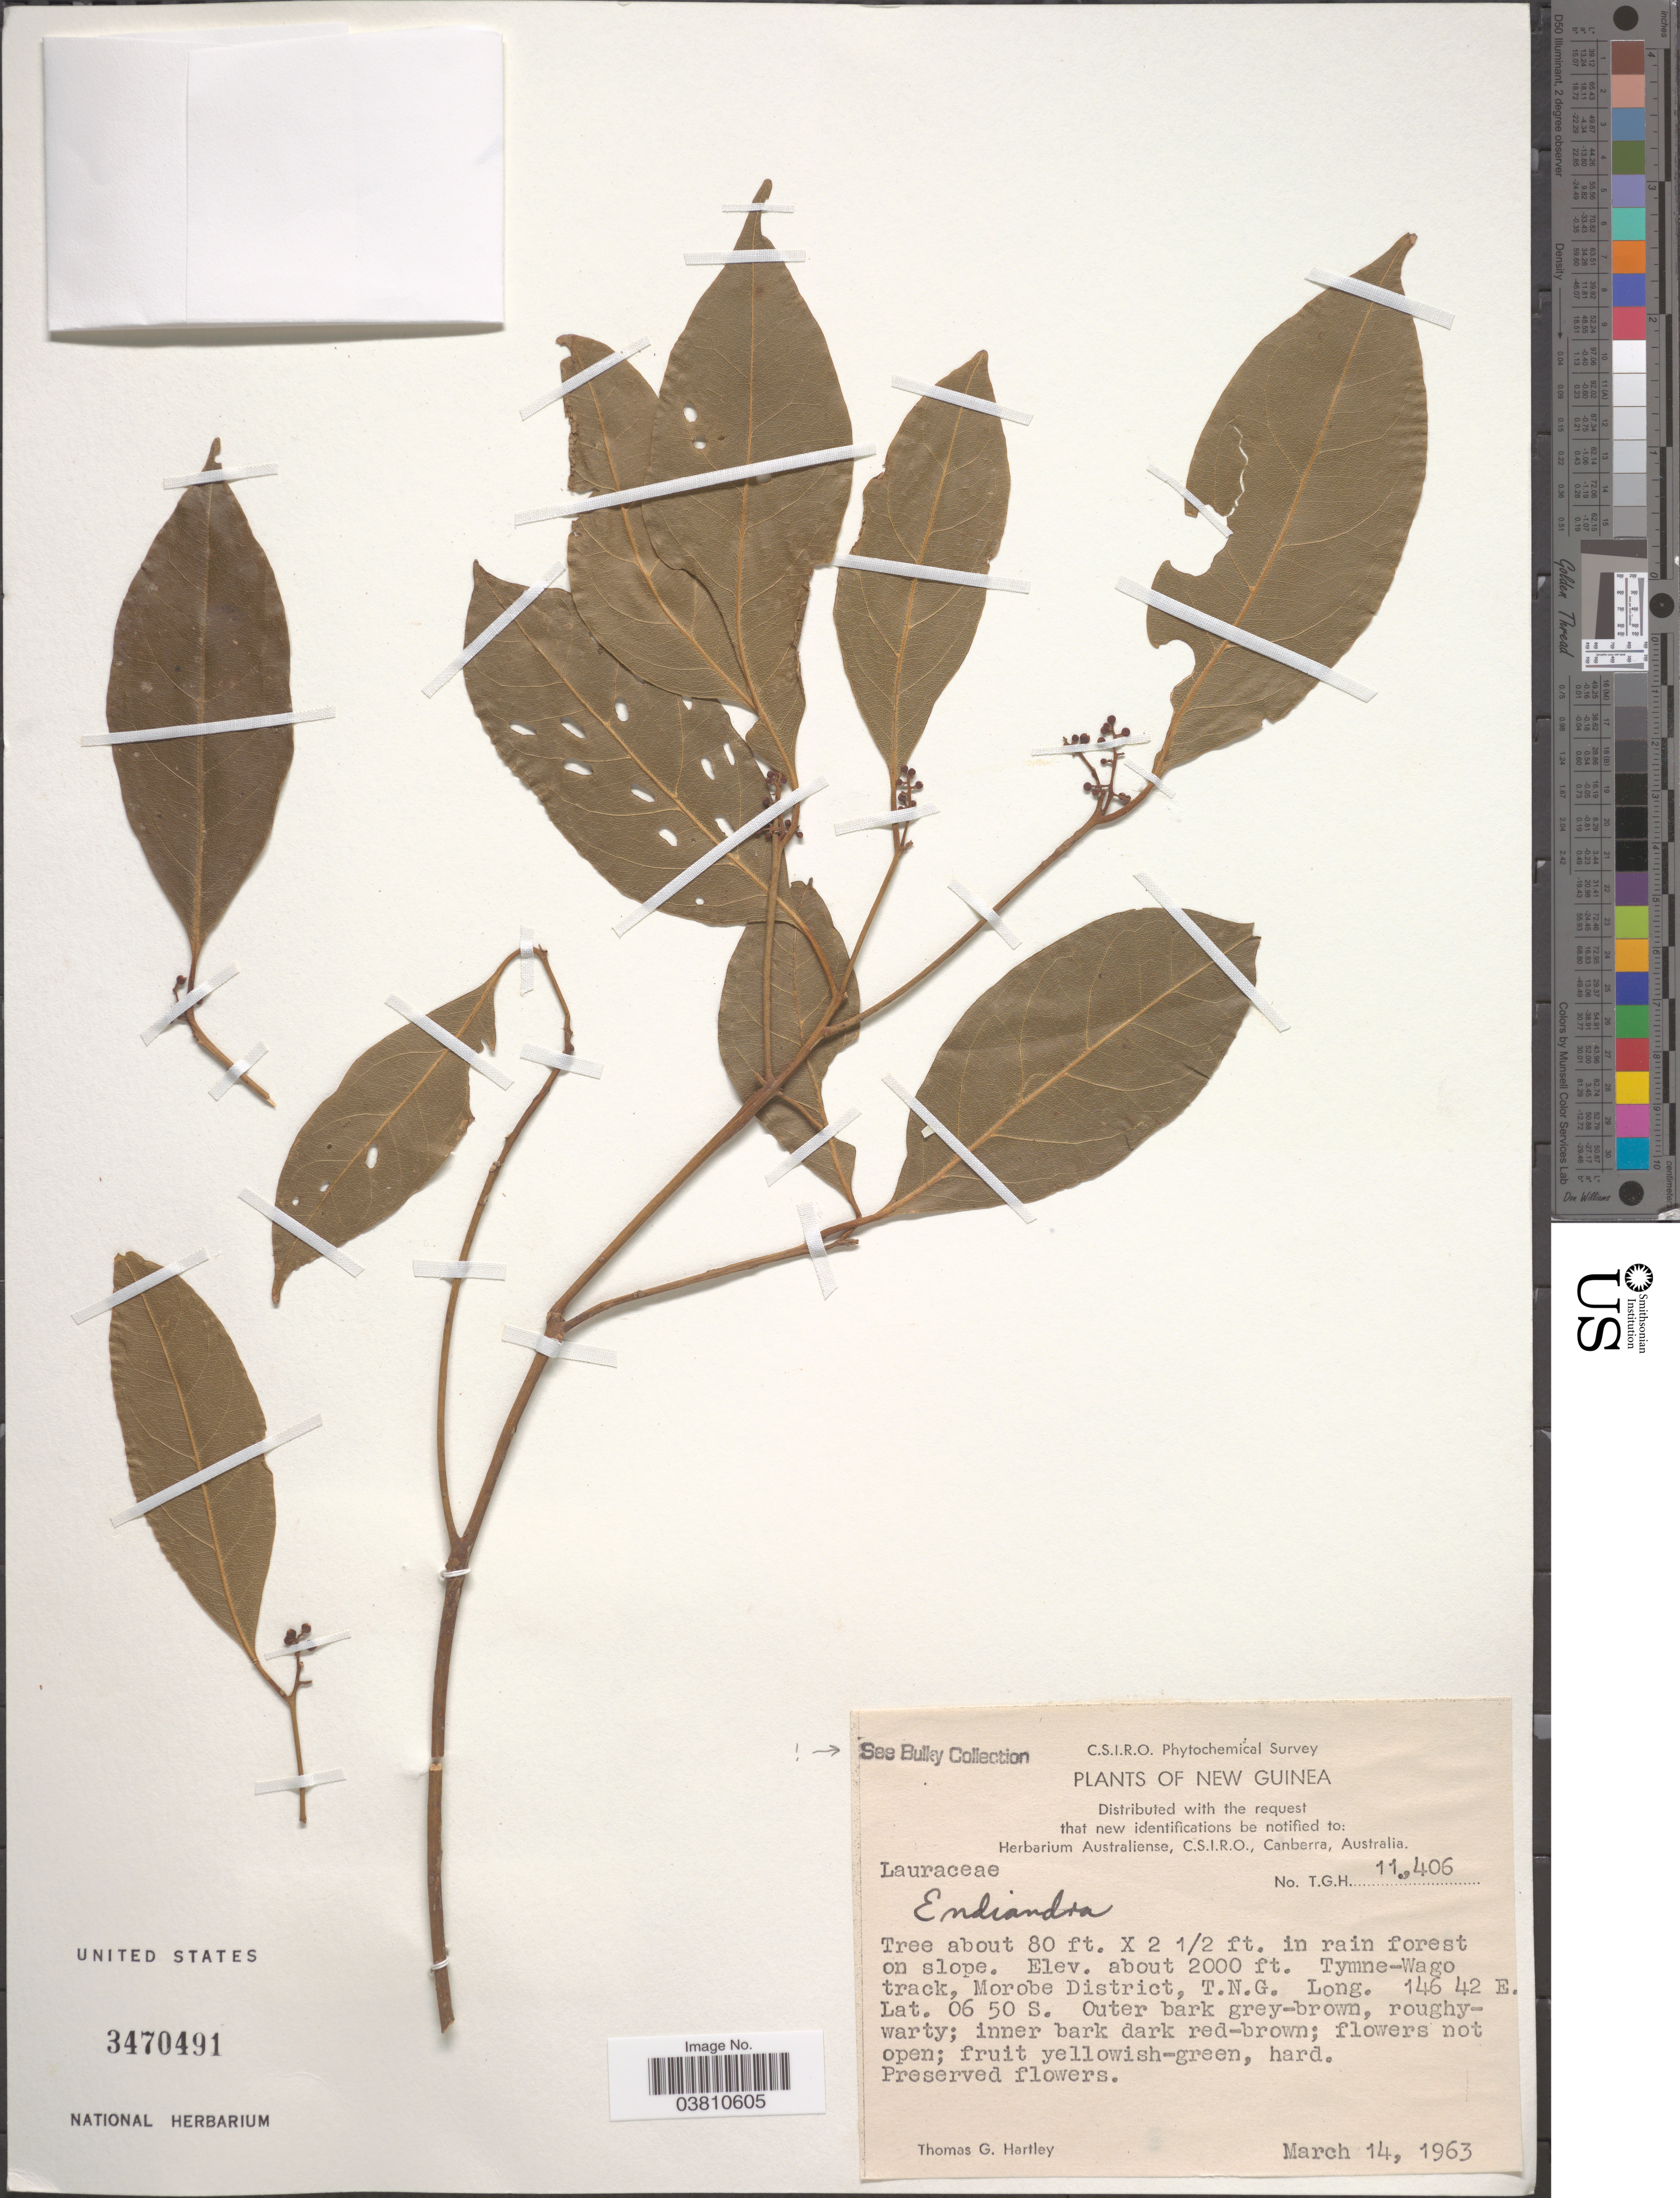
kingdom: Plantae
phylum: Tracheophyta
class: Magnoliopsida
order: Laurales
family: Lauraceae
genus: Endiandra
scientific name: Endiandra sp.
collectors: T. G. Hartley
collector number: TGH 11406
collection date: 1963-03-14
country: Papua New Guinea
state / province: Morobe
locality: New Guinea. Tymne-Wago track, Morobe District, T.N.G.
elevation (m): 610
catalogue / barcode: US 3470491